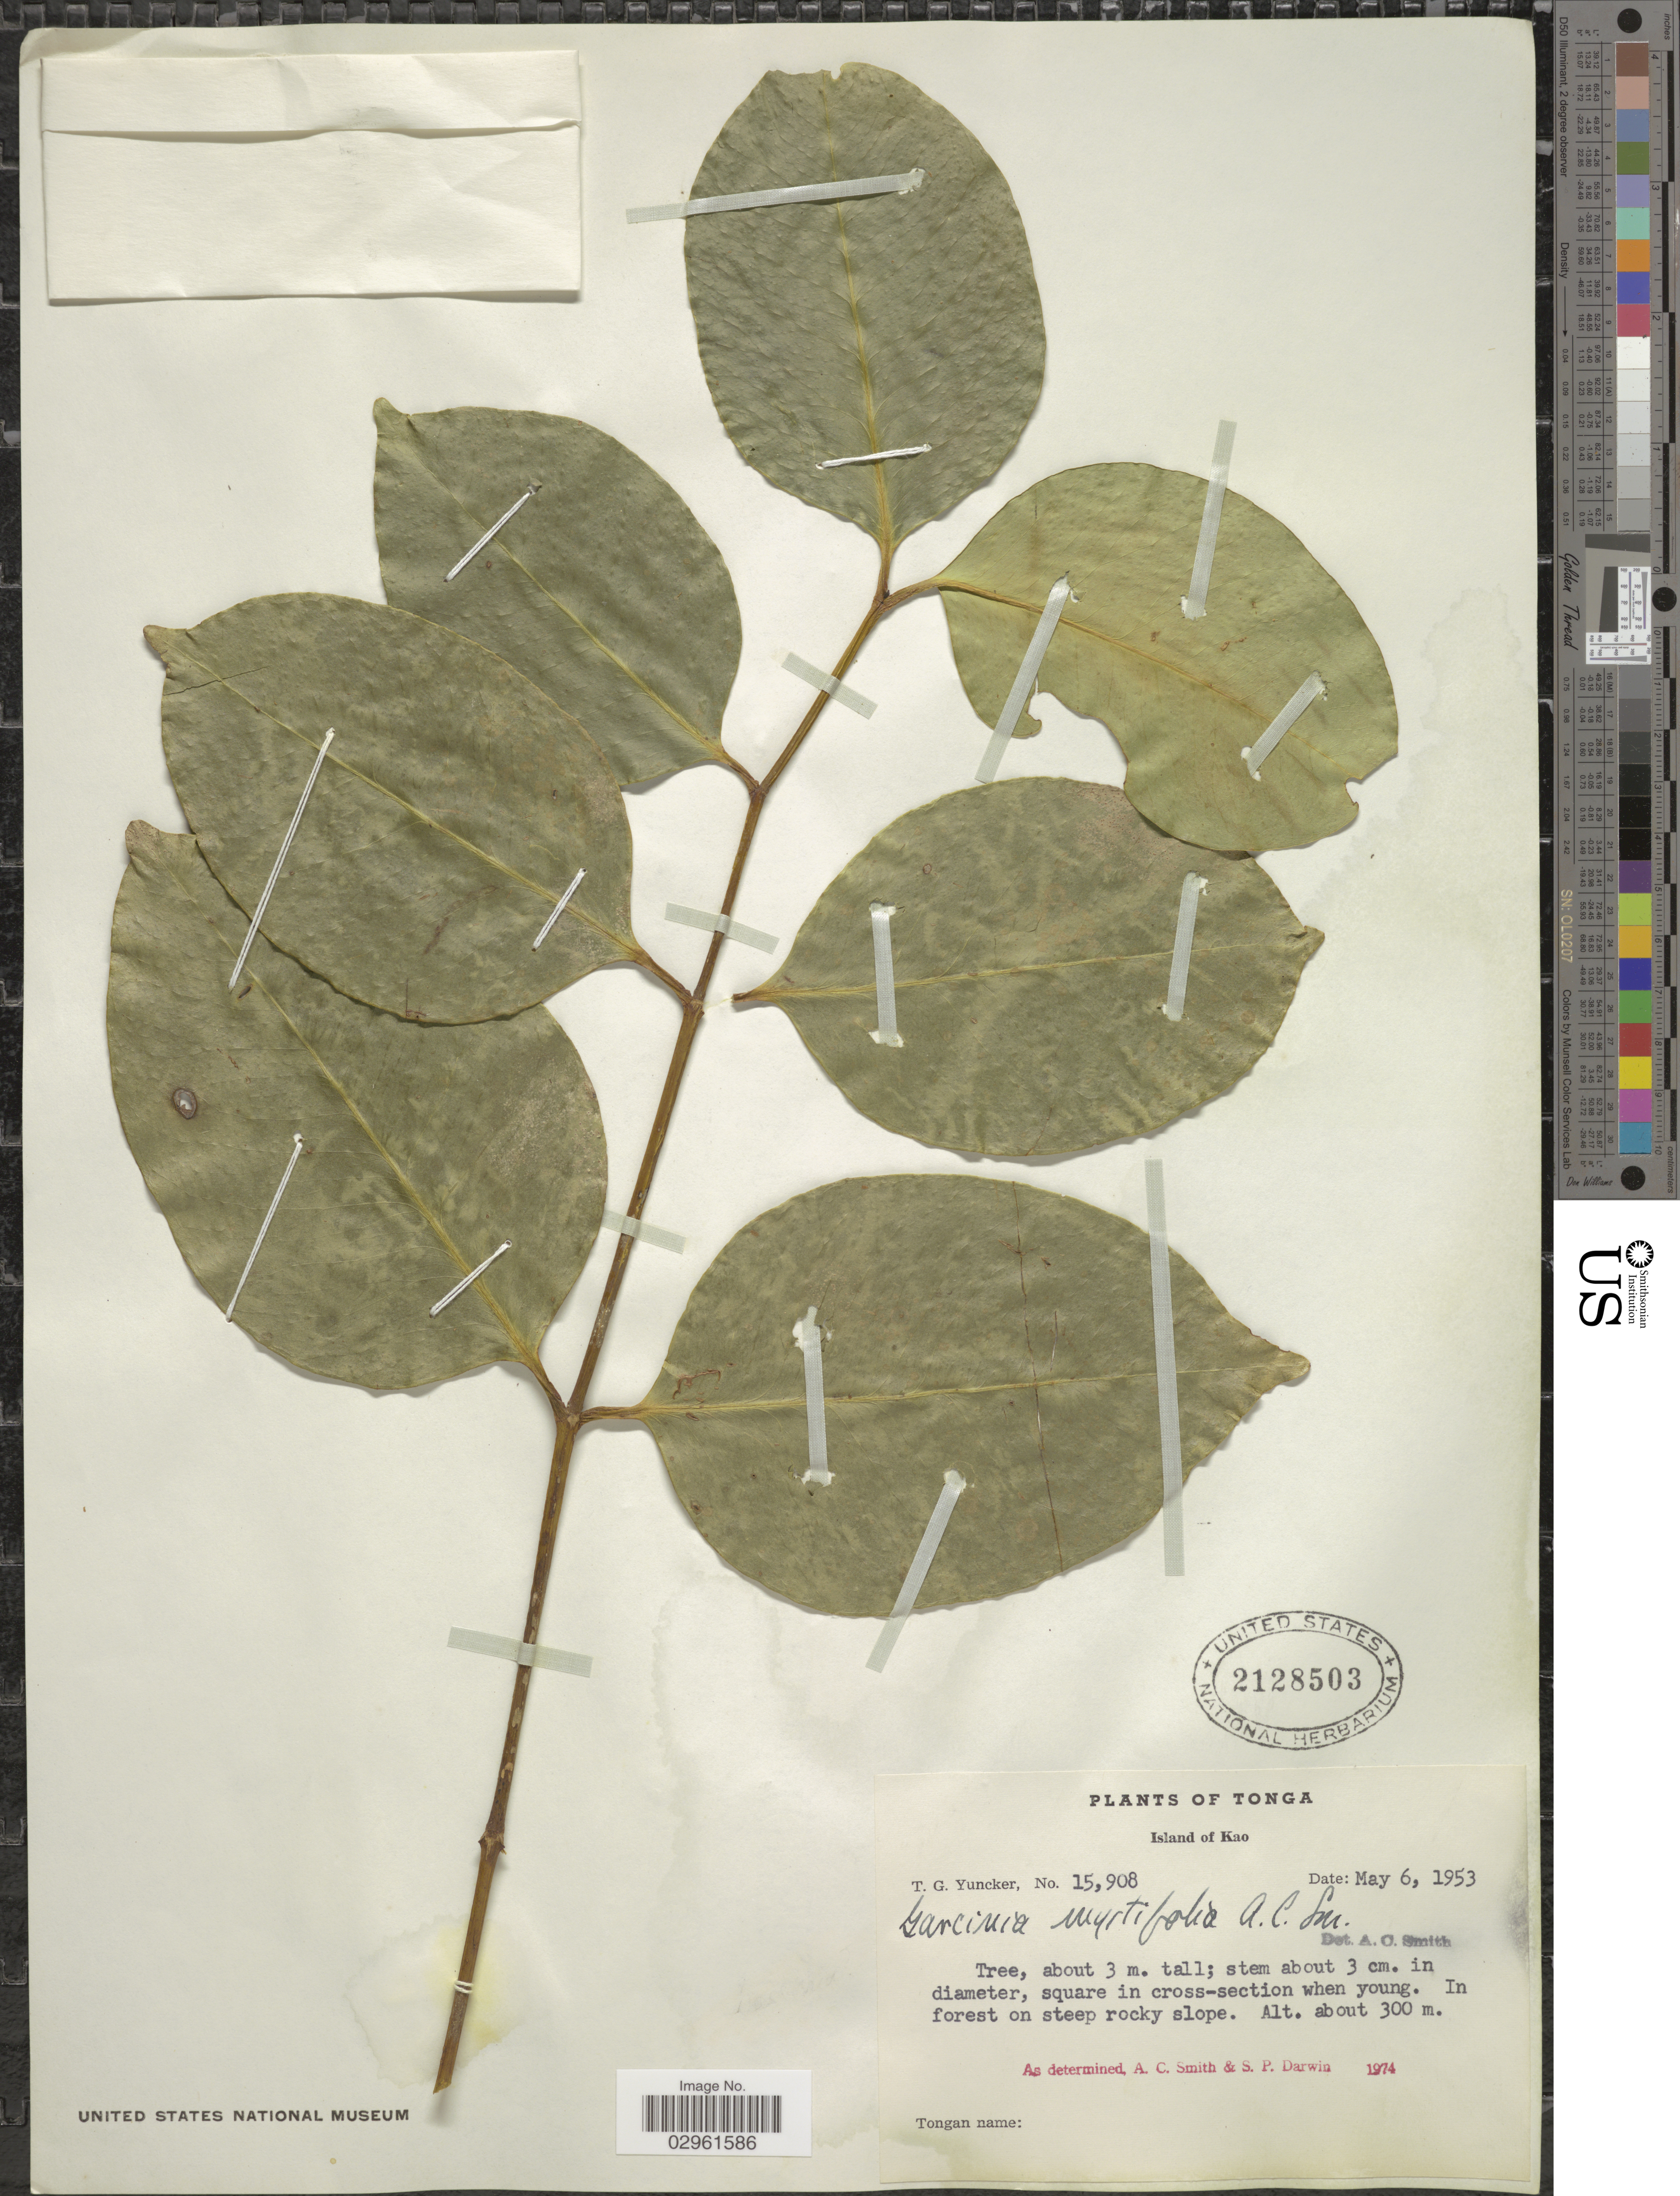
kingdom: Plantae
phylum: Tracheophyta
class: Magnoliopsida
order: Malpighiales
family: Clusiaceae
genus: Garcinia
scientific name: Garcinia myrtifolia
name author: A.C. Sm.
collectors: T. G. Yuncker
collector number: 15908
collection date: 1953-05-06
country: Tonga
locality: Island of Kao.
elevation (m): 300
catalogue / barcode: US 2128503